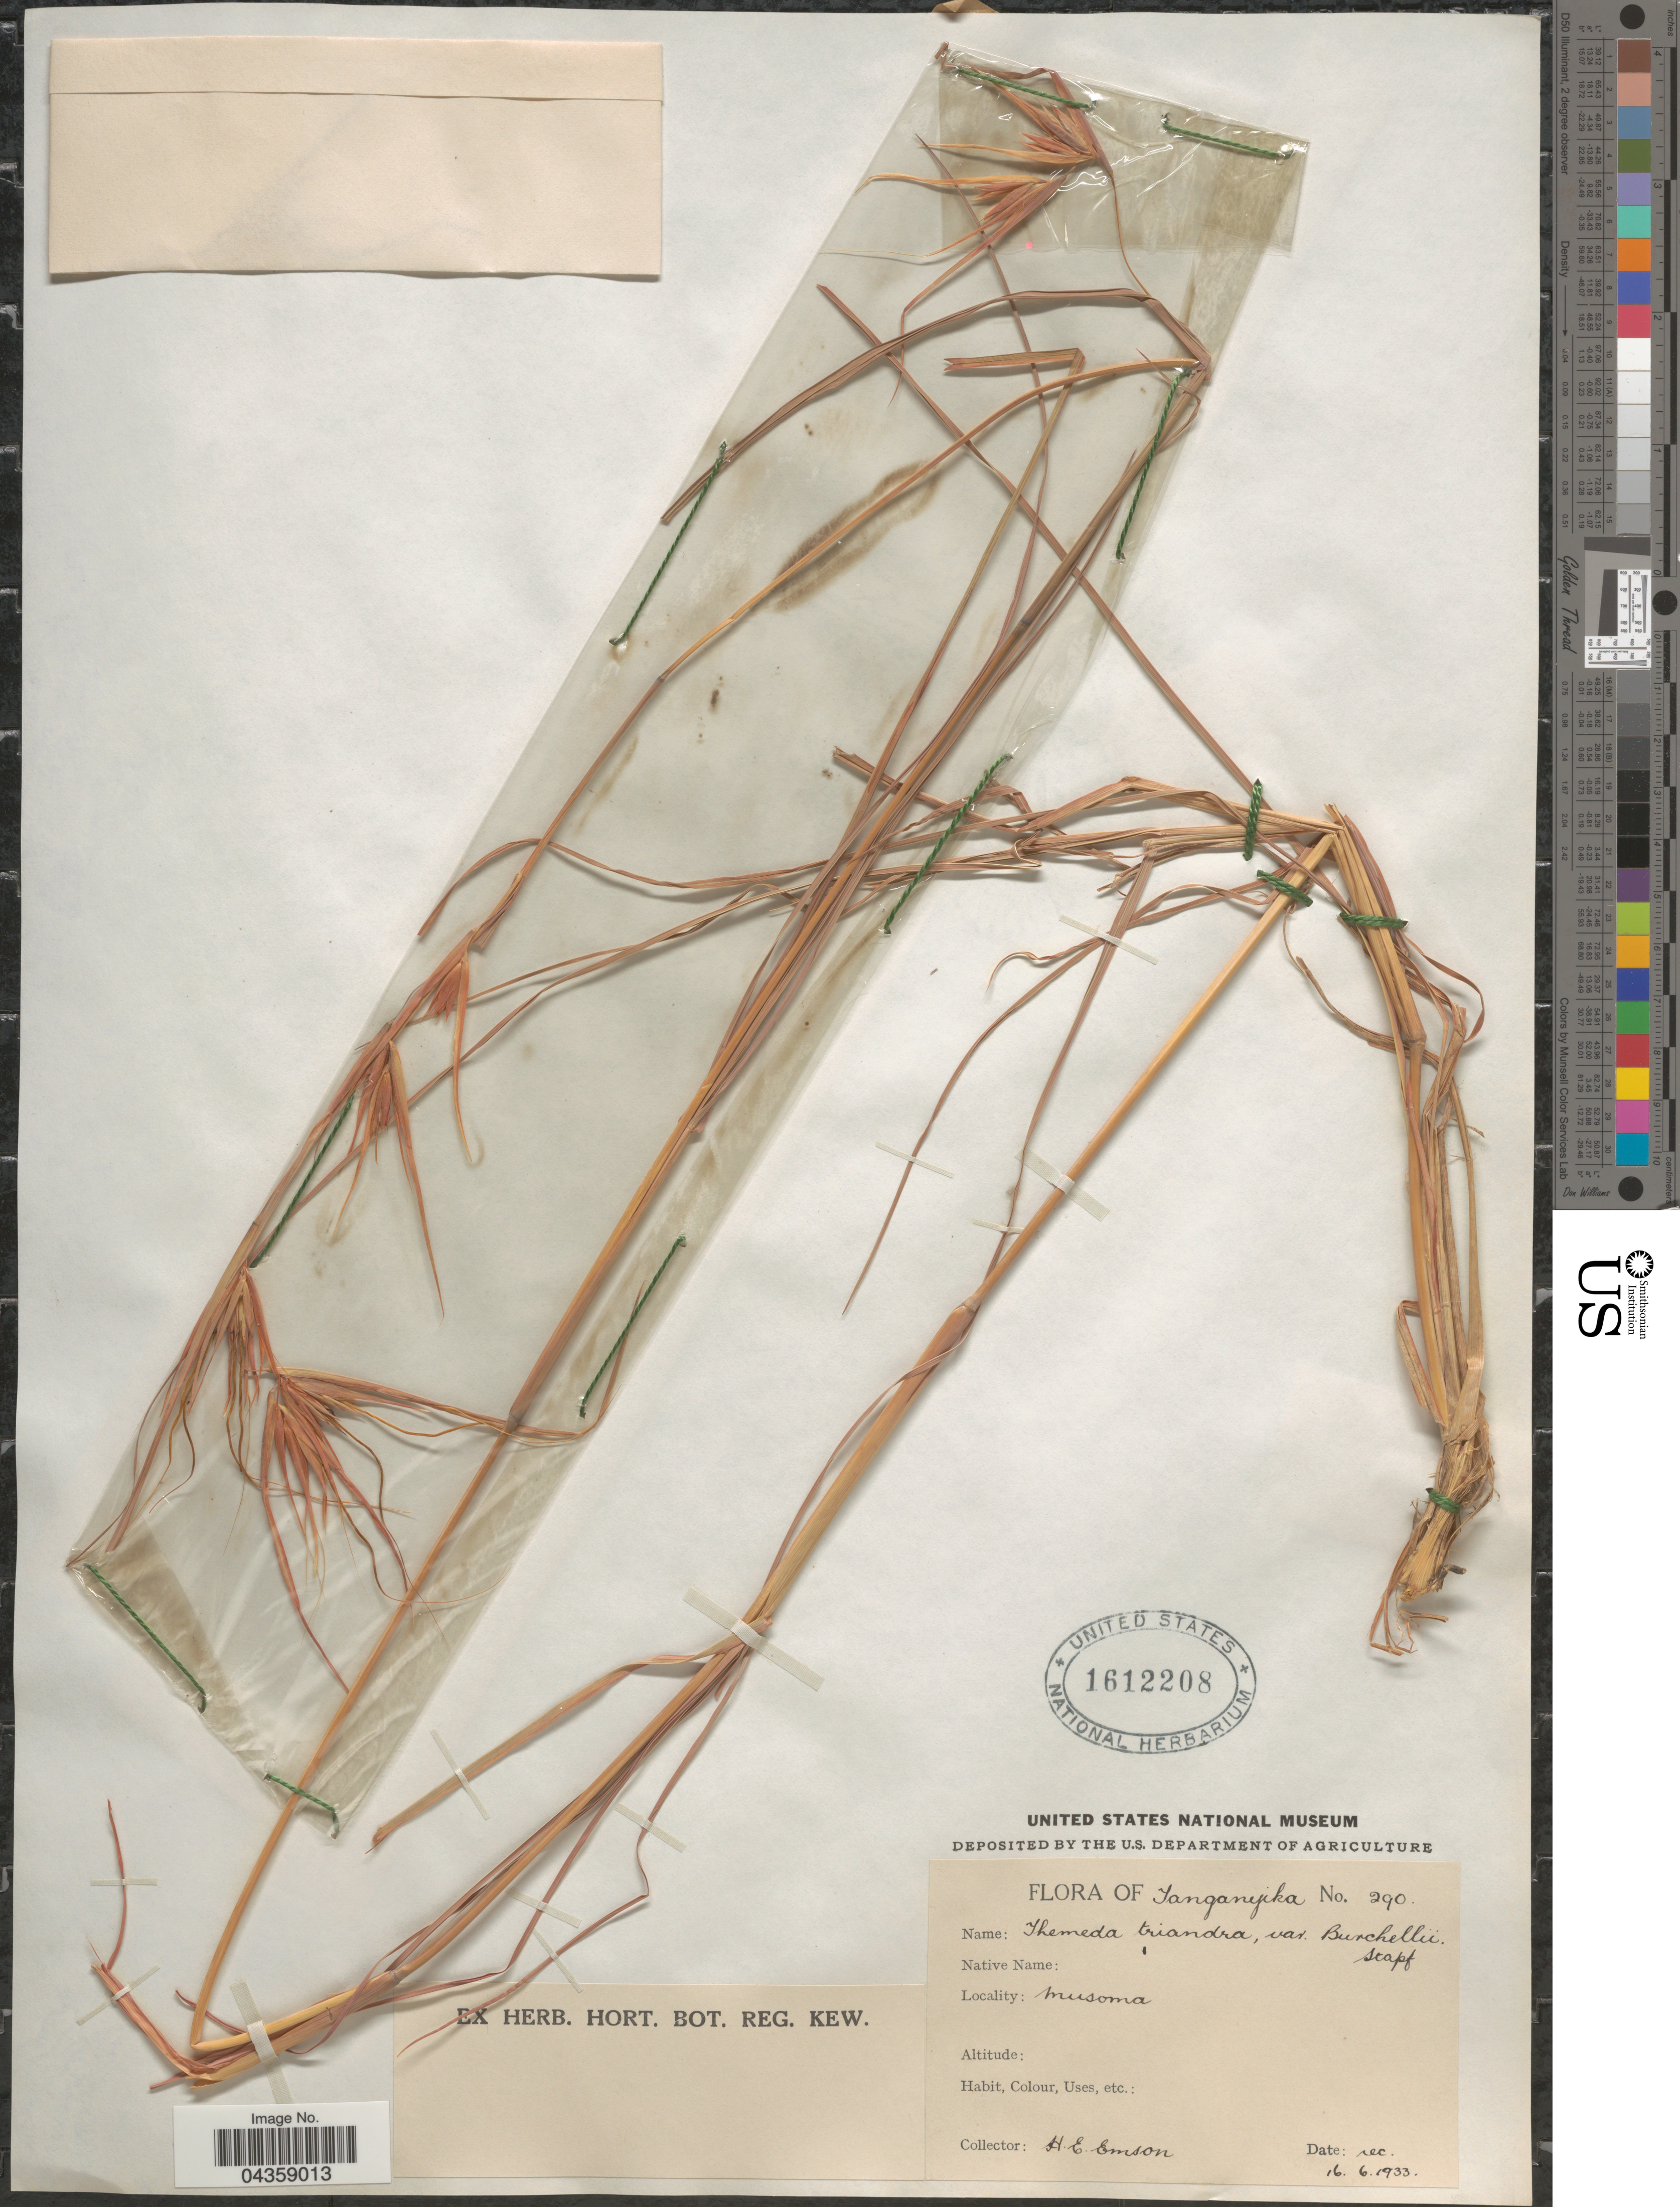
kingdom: Plantae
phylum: Tracheophyta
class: Liliopsida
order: Poales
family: Poaceae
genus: Themeda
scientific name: Themeda triandra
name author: Forssk.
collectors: H. Emson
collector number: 290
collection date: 1933-06-16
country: Tanzania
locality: Tanganyika. Musoma.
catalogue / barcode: US 1612208